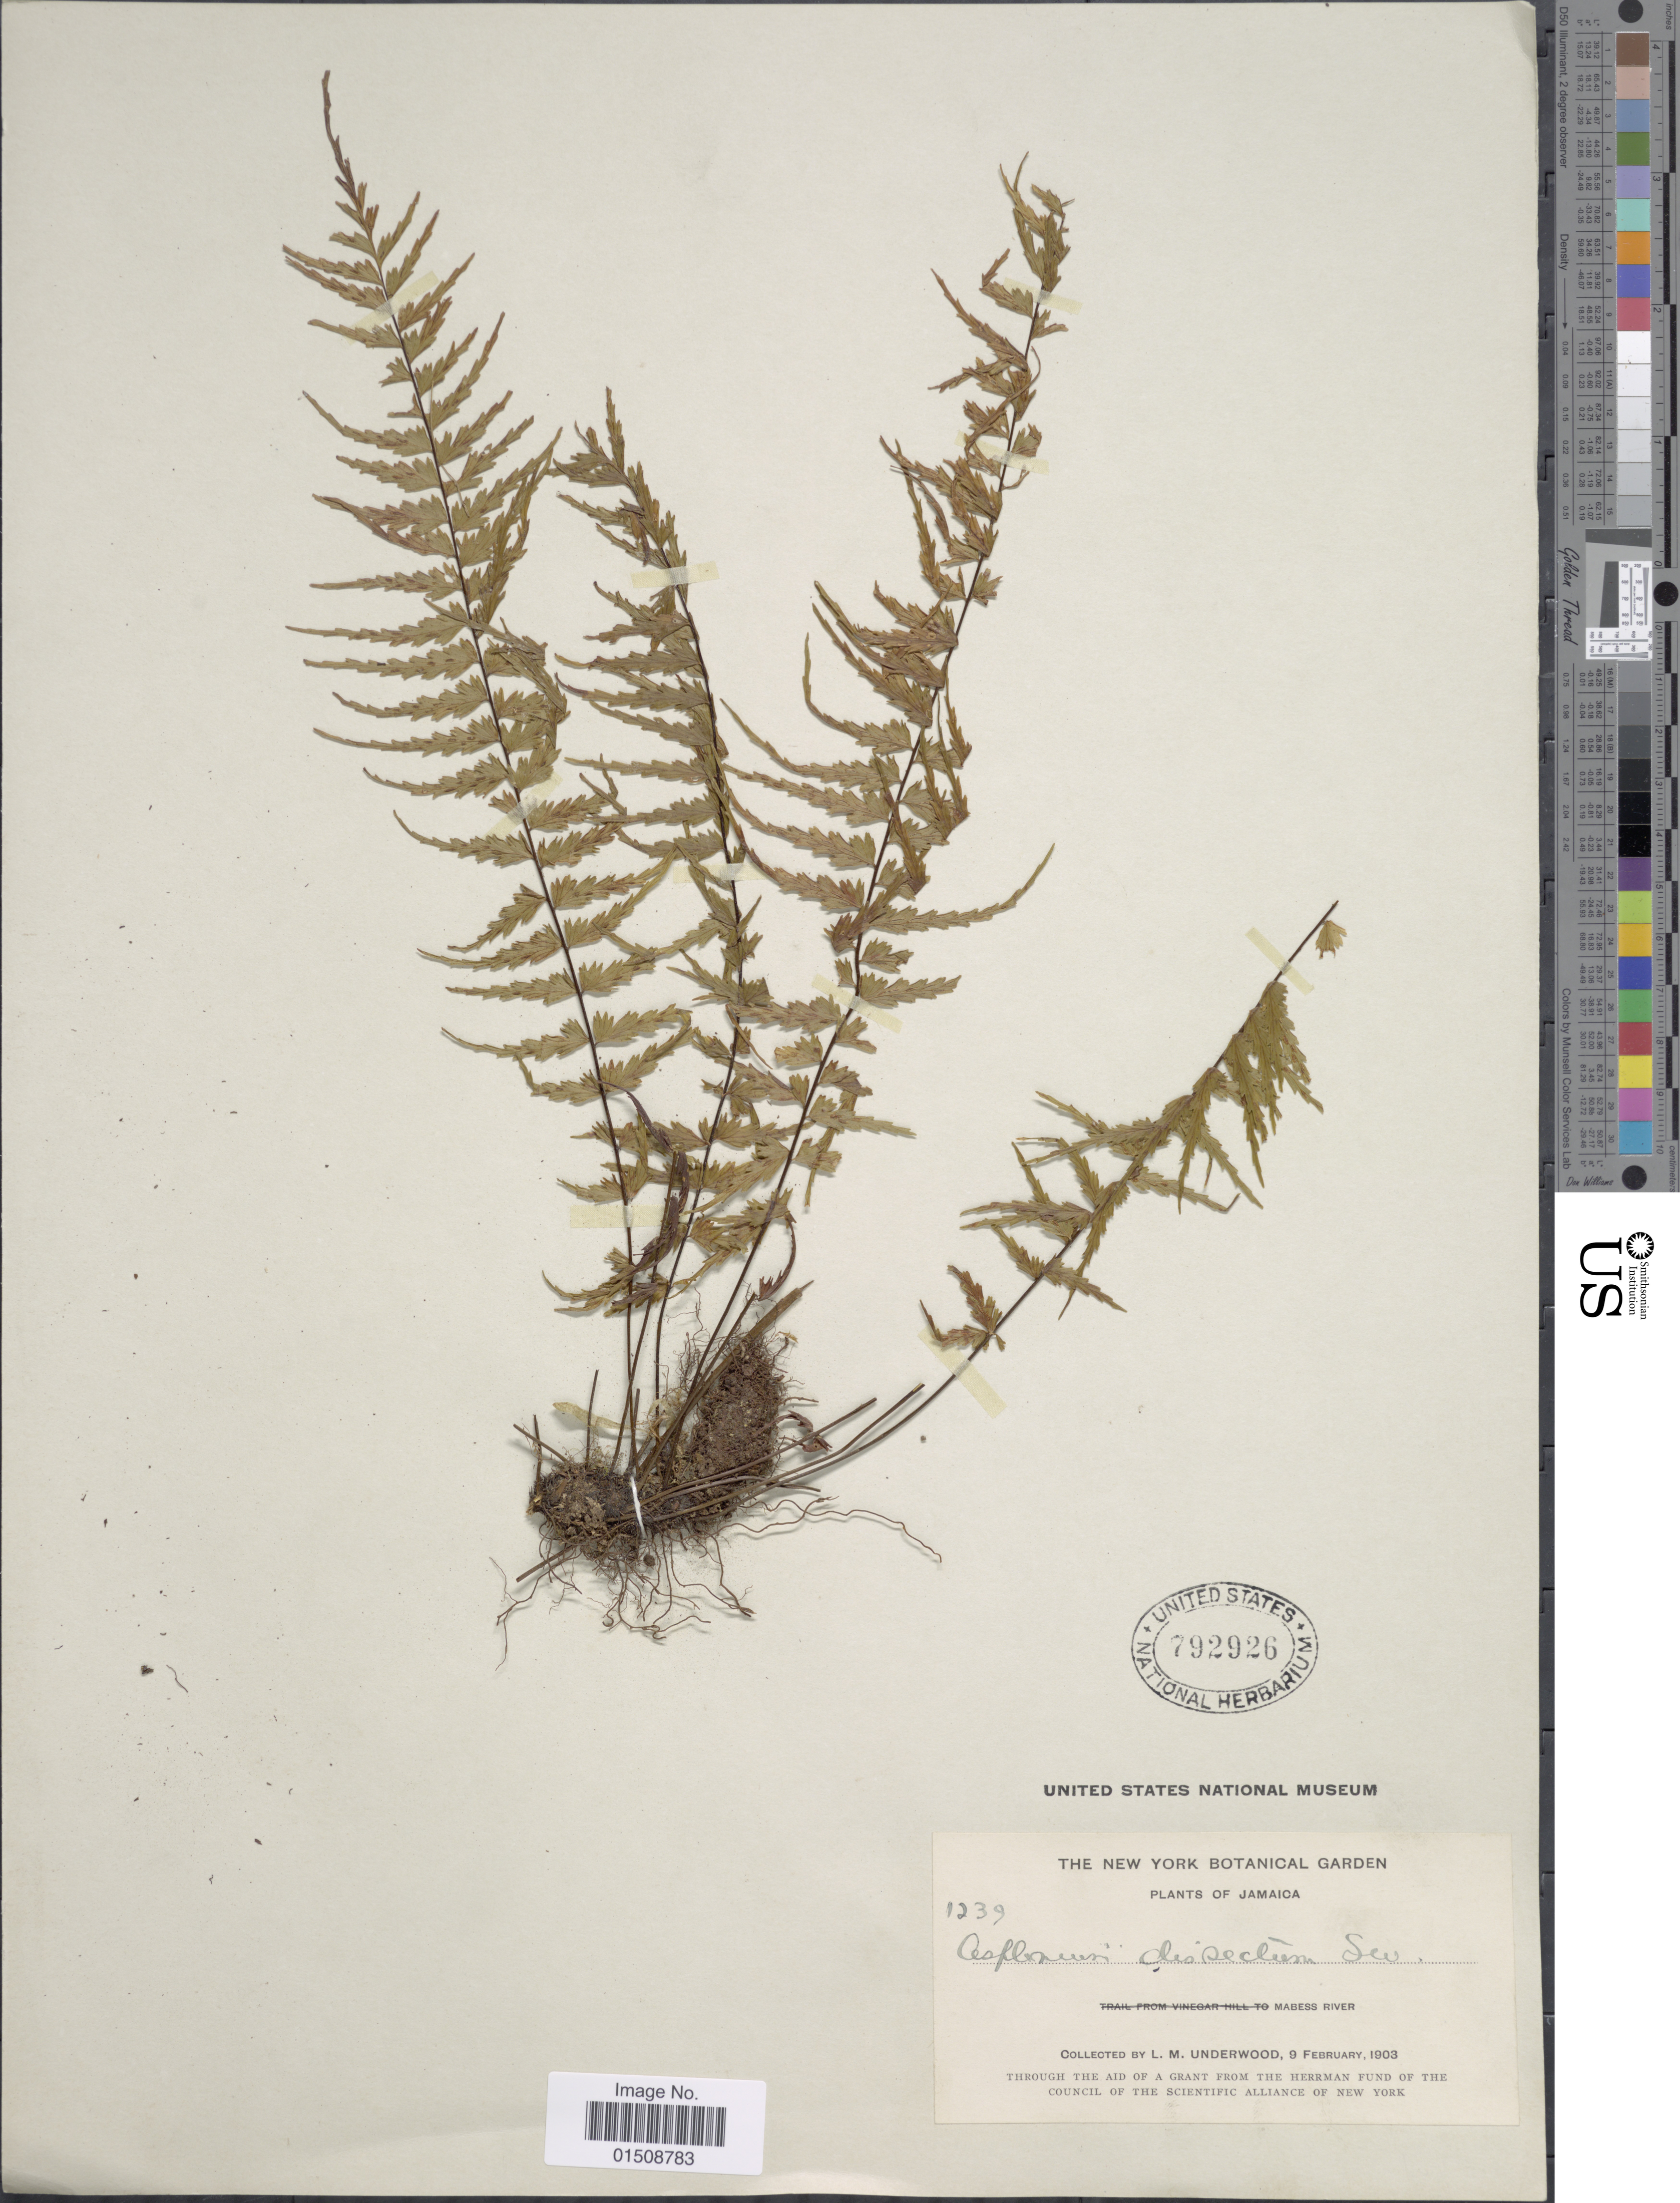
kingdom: Plantae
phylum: Tracheophyta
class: Polypodiopsida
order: Polypodiales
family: Aspleniaceae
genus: Asplenium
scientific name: Asplenium dissectum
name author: Brack. in Wilkes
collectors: L. M. Underwood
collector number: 1239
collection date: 1903-02-09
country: Jamaica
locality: Mabess River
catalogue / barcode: US 792926